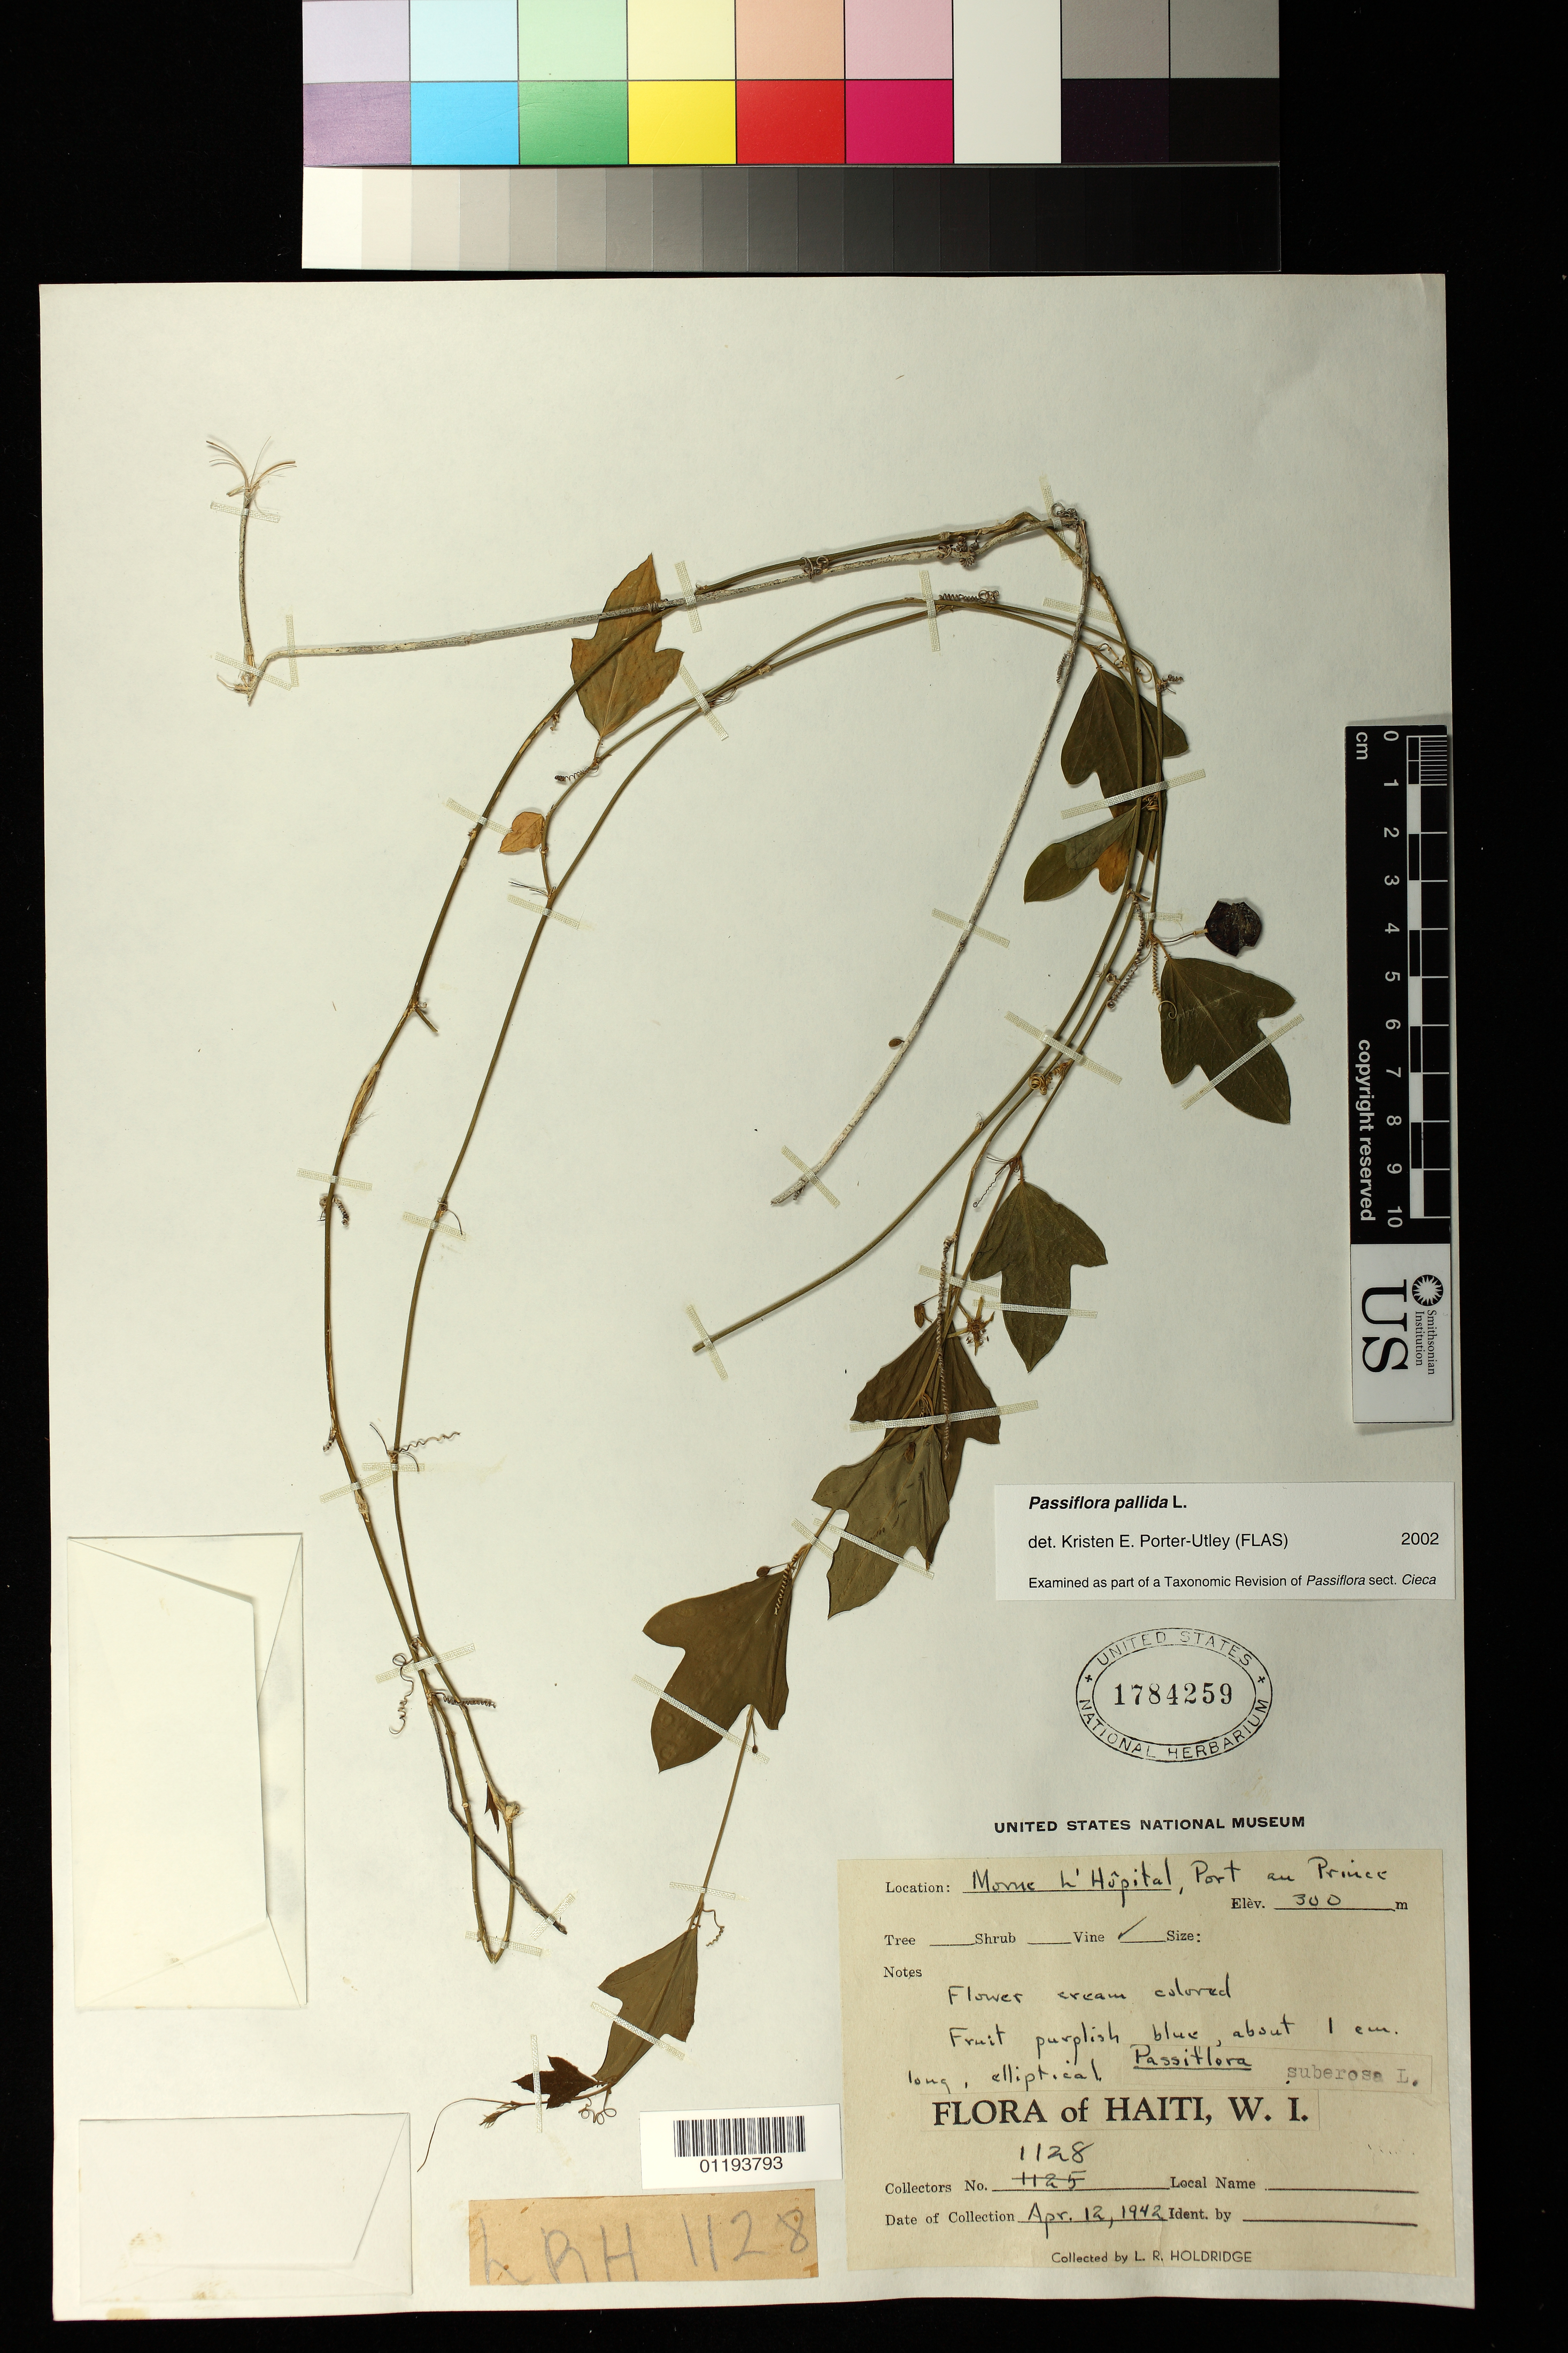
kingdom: Plantae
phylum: Tracheophyta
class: Magnoliopsida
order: Malpighiales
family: Passifloraceae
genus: Passiflora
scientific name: Passiflora pallida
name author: L.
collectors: L. Holdridge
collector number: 1128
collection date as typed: Apr 12 1942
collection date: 1942-04-12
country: Haiti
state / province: Ouest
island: Hispaniola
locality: Morne l'Hôpital, Port au Prince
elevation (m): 300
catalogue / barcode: US 1784259